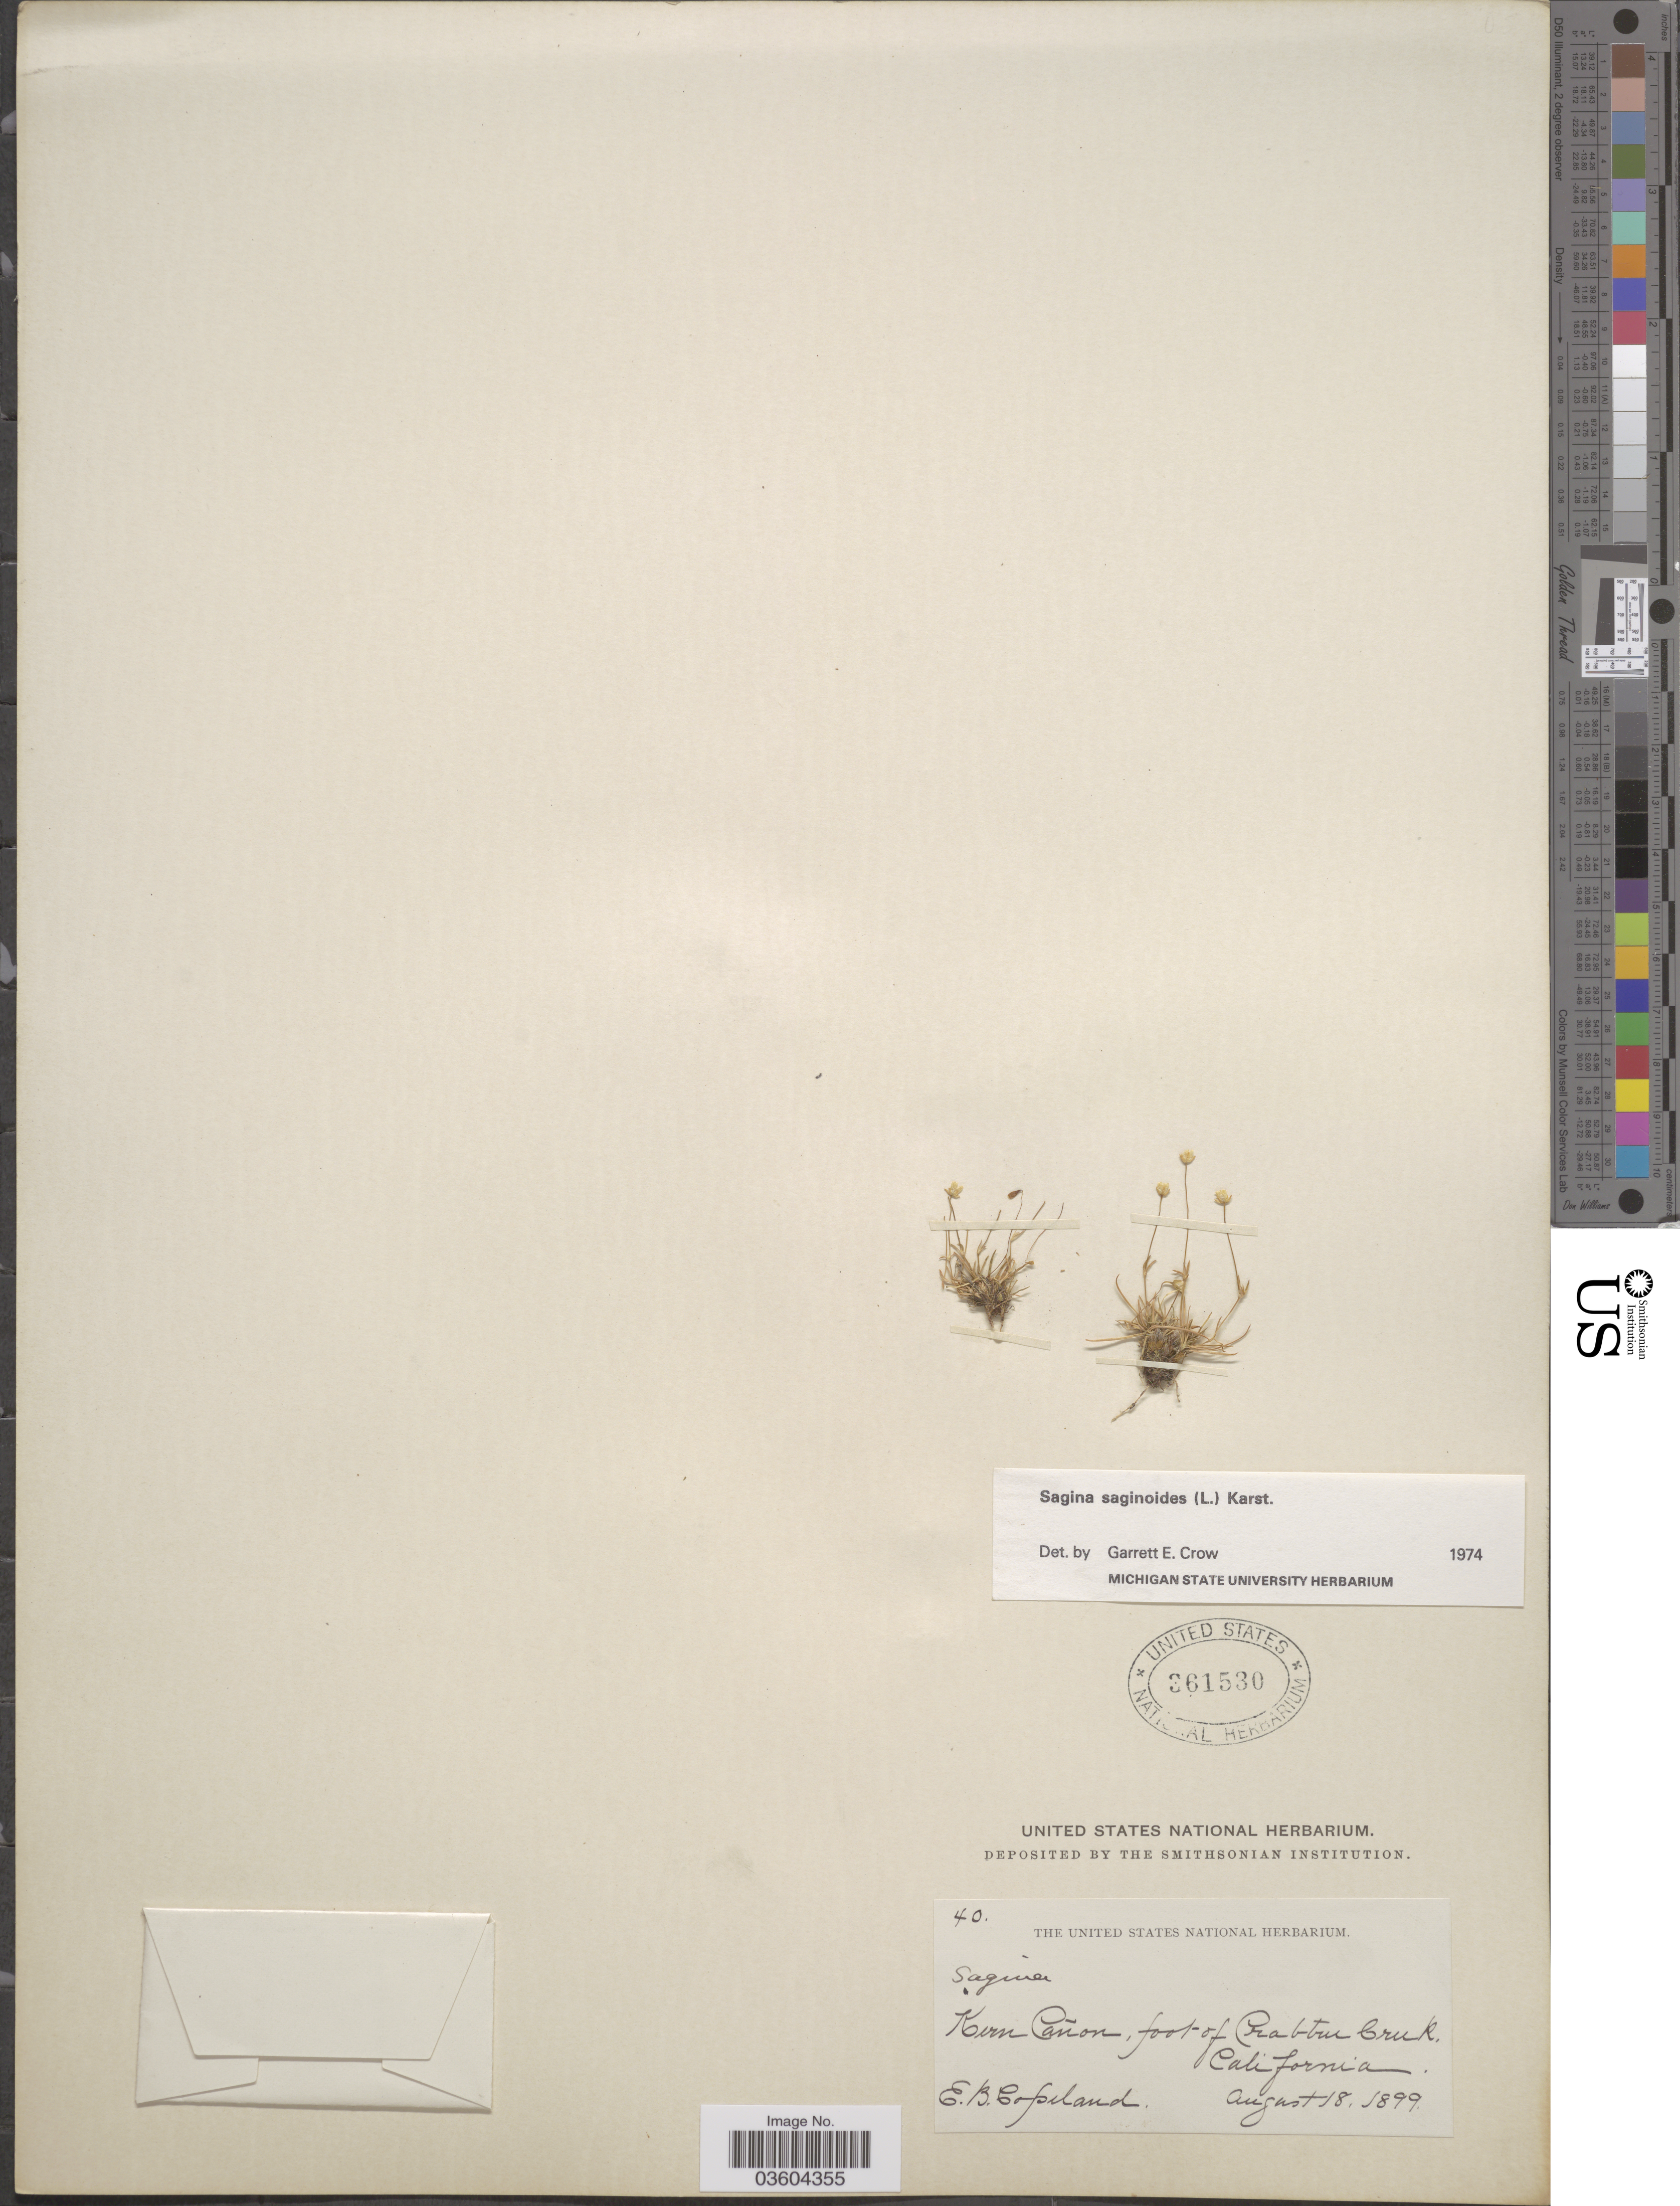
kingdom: Plantae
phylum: Tracheophyta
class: Magnoliopsida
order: Caryophyllales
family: Caryophyllaceae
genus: Sagina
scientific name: Sagina saginoides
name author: (L.) H. Karst.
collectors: E. B. Copeland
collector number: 40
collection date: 1899-08-18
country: United States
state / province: California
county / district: Kern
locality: Kern Cañon, foot of Crabtree Creek.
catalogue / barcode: US 361530